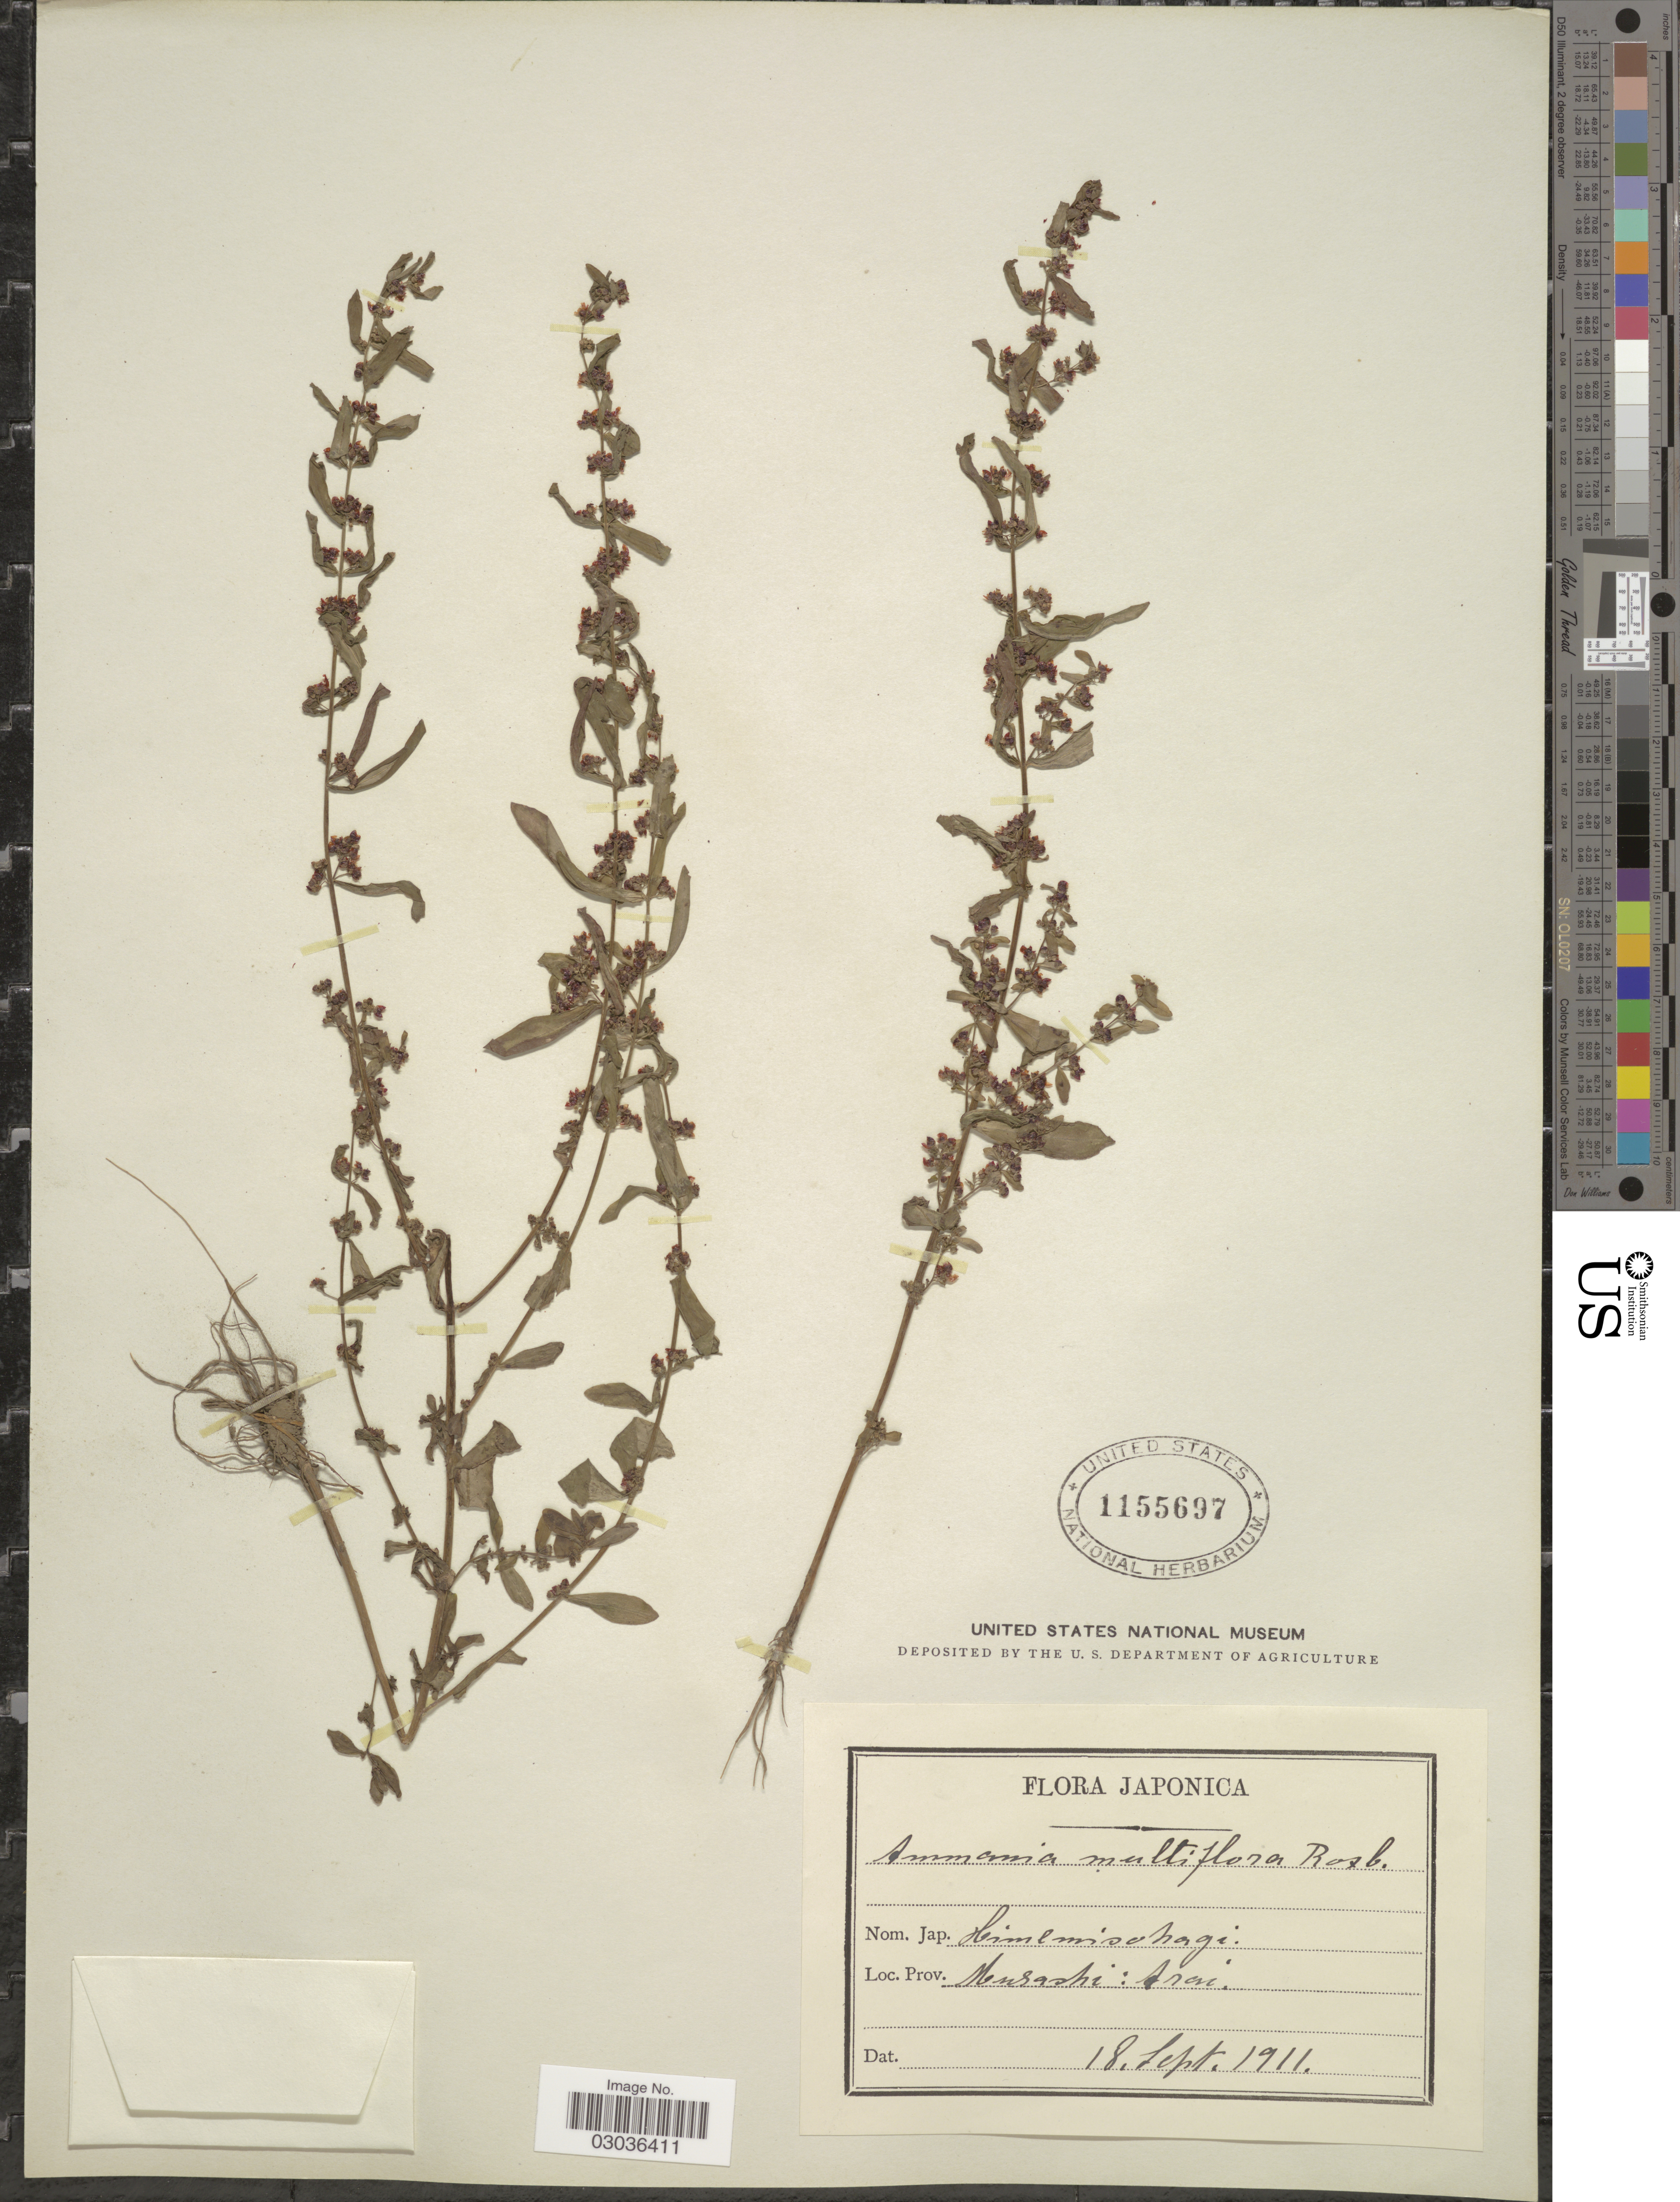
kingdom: Plantae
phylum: Tracheophyta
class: Magnoliopsida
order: Myrtales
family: Lythraceae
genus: Ammannia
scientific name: Ammannia multiflora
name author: Roxb.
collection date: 1911-09-18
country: Japan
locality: Japonica. Musashi: Arai.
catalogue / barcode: US 1155697